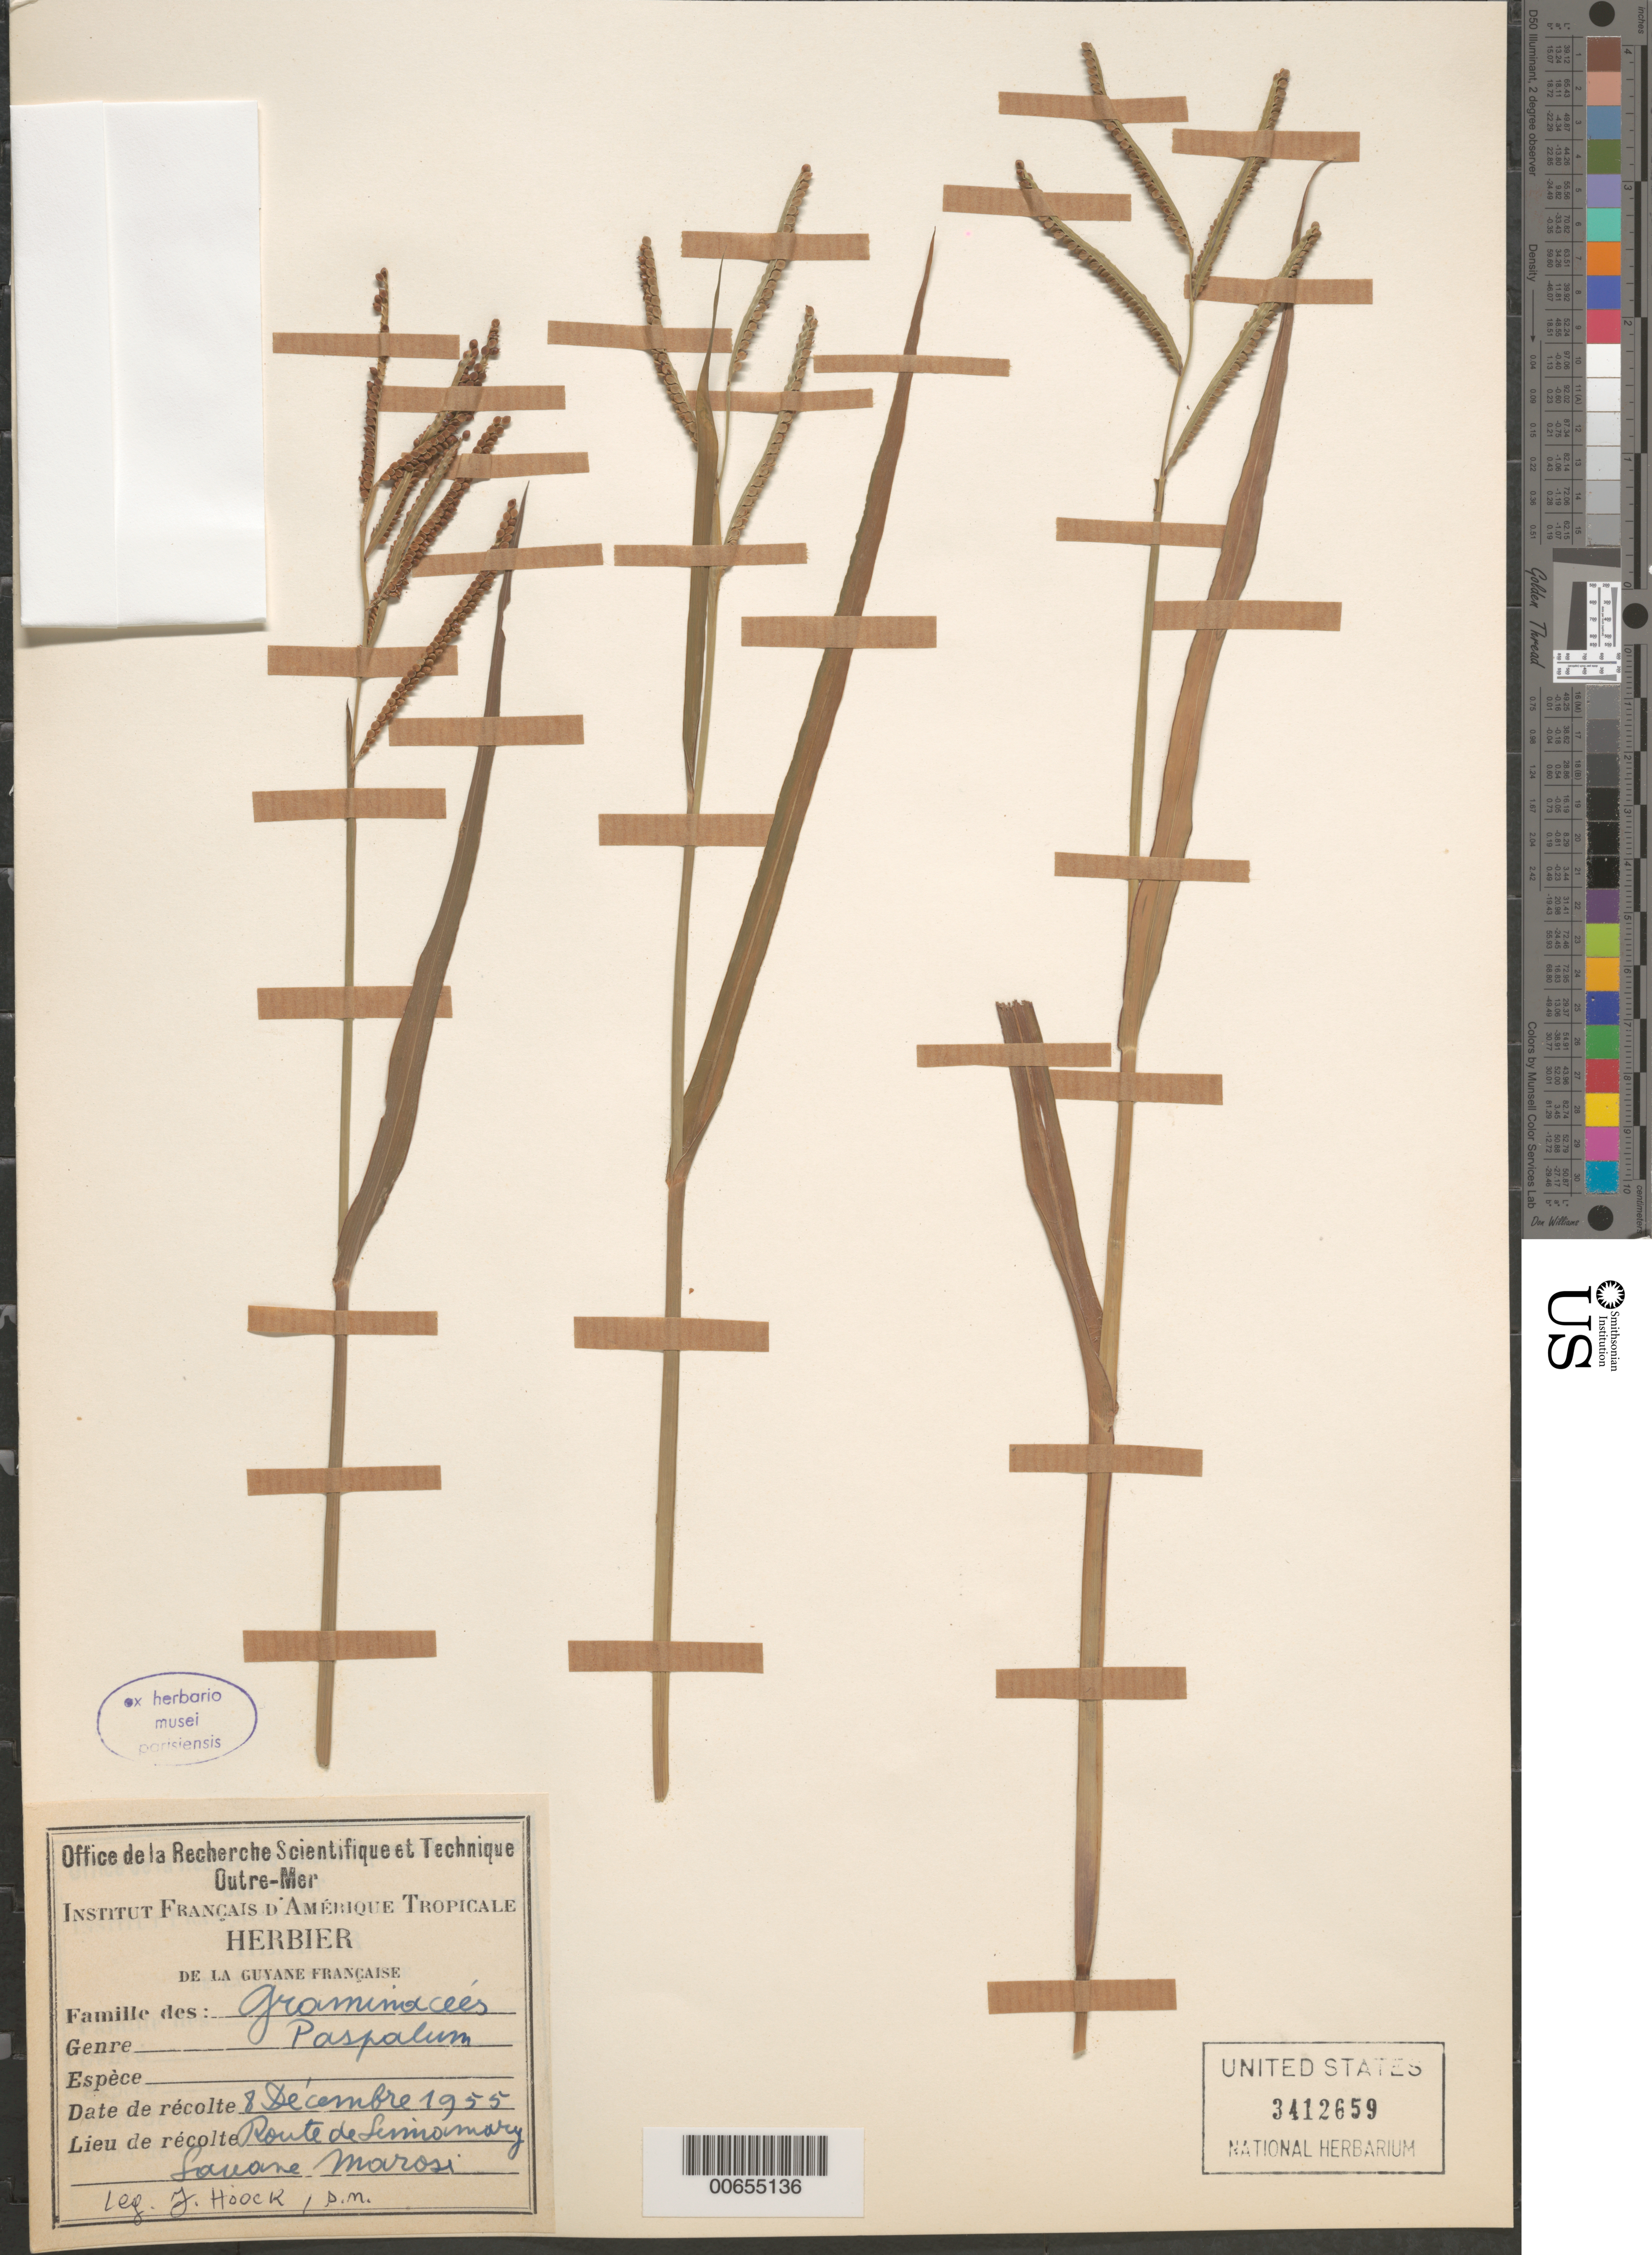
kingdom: Plantae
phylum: Tracheophyta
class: Liliopsida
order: Poales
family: Poaceae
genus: Paspalum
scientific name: Paspalum sp.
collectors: J. Hoock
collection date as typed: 8-Dec-55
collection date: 1955-12-08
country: French Guiana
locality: Route de Sinnamary, Savane Marosi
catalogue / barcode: US 3412659